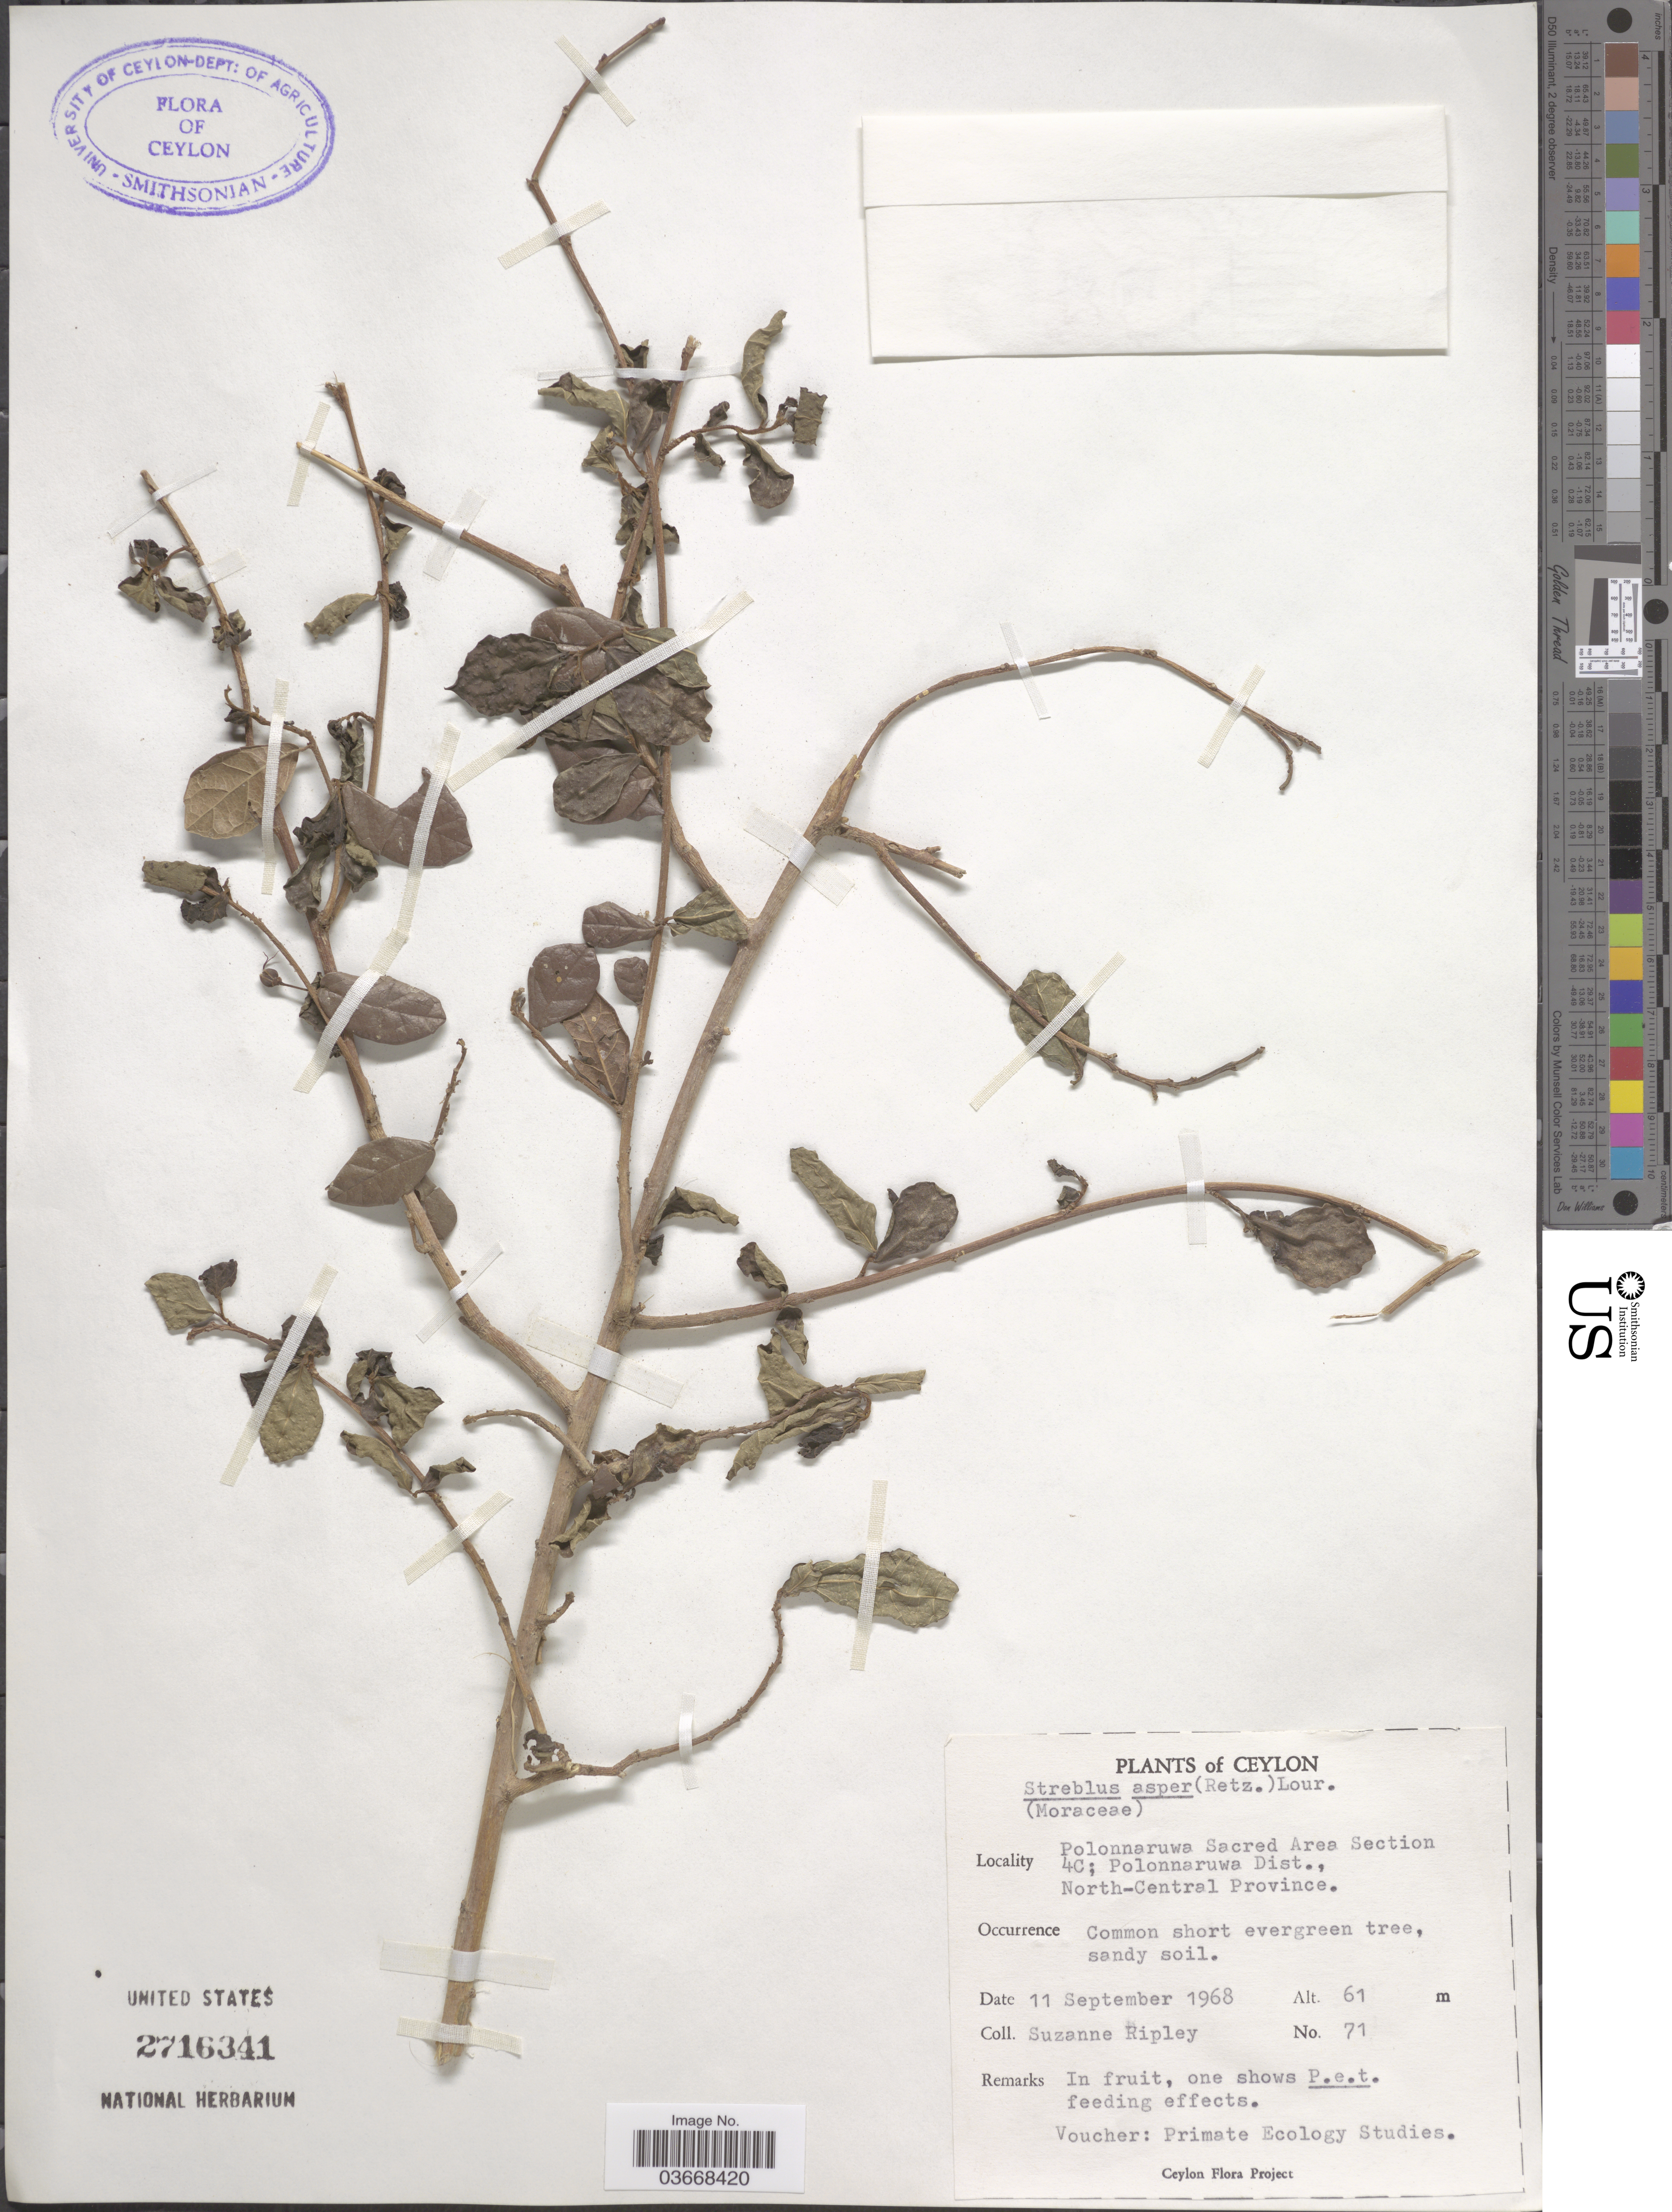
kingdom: Plantae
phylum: Tracheophyta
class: Magnoliopsida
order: Rosales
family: Moraceae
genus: Streblus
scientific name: Streblus asper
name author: Lour.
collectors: S. Ripley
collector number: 71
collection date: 1968-09-11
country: Sri Lanka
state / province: North Central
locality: Ceylon. Polonnaruwa Sacred Area Section 4C; Polonnaruwa Dist., North-Central Province.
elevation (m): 61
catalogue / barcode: US 2716341